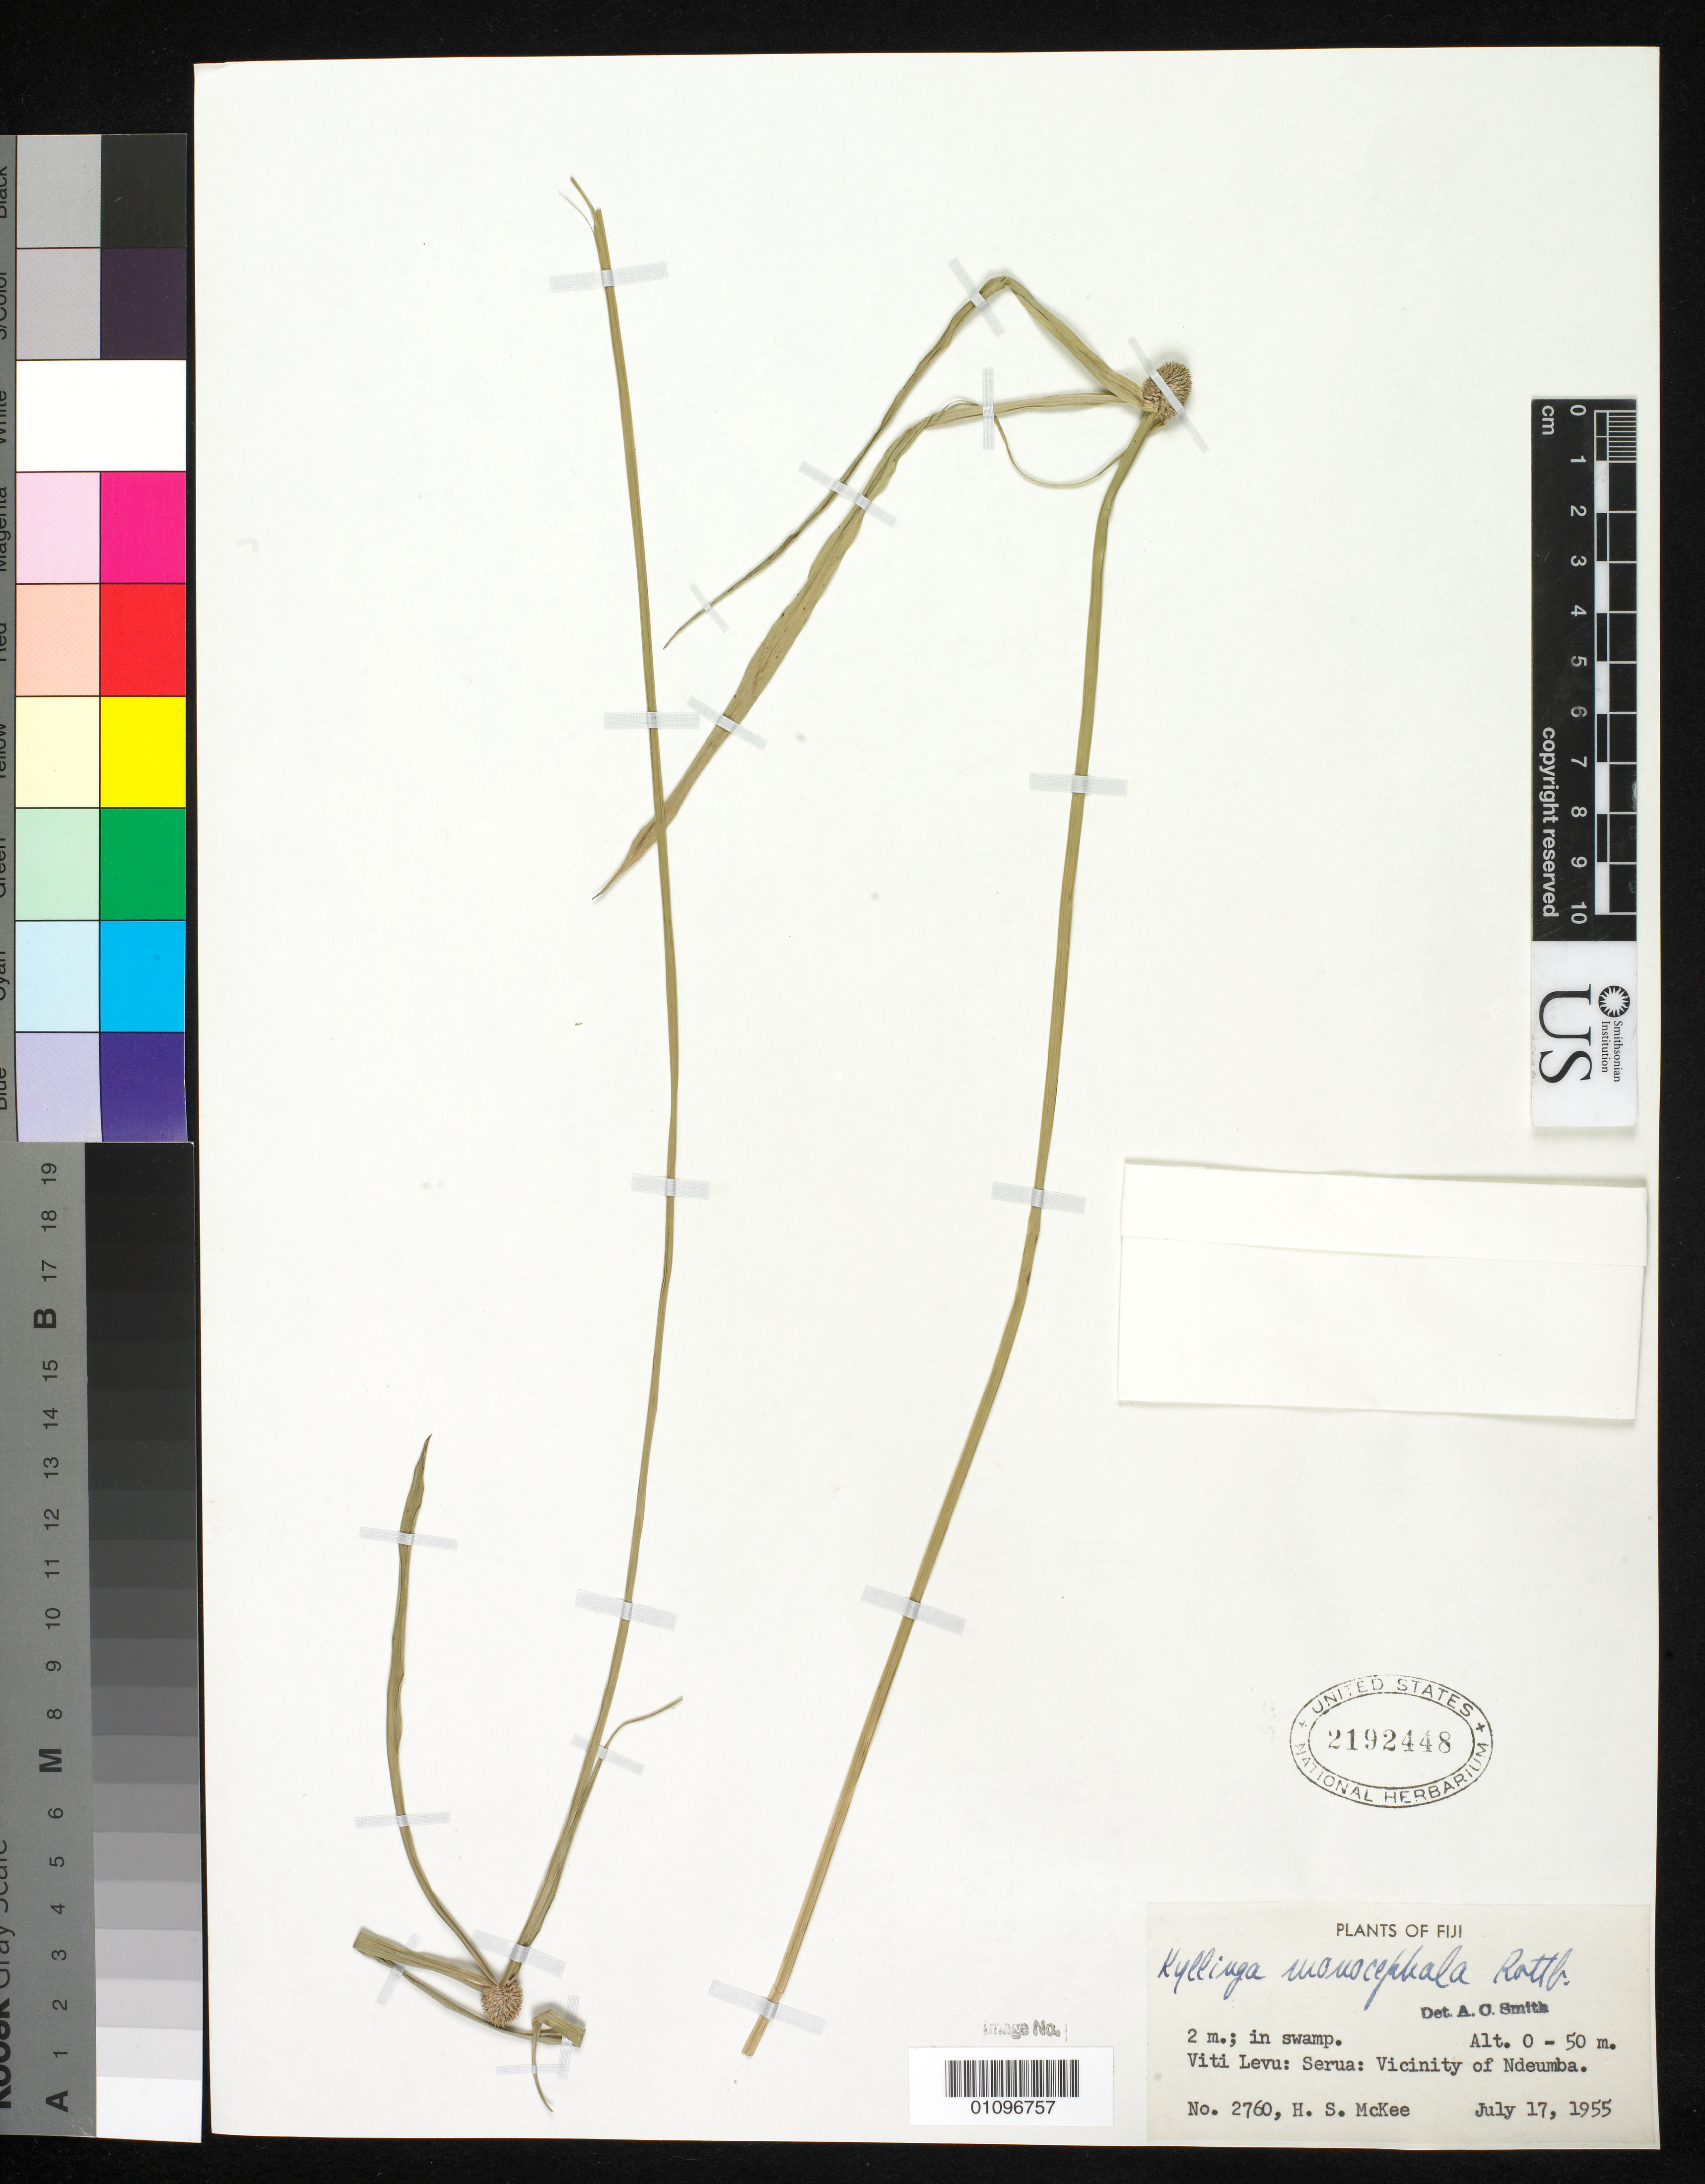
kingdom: Plantae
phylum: Tracheophyta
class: Liliopsida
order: Poales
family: Cyperaceae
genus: Cyperus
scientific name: Cyperus melanospermus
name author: (Nees) Valck. Sur.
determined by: Strong, Mark T., (BOT), Smithsonian Institution - National Museum of Natural History (UNITED STATES)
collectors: H. S. McKee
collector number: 2760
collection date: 1955-07-17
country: Fiji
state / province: Serua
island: Viti Levu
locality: Vicinity of Ndeumba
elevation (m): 0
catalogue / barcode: US 2192448